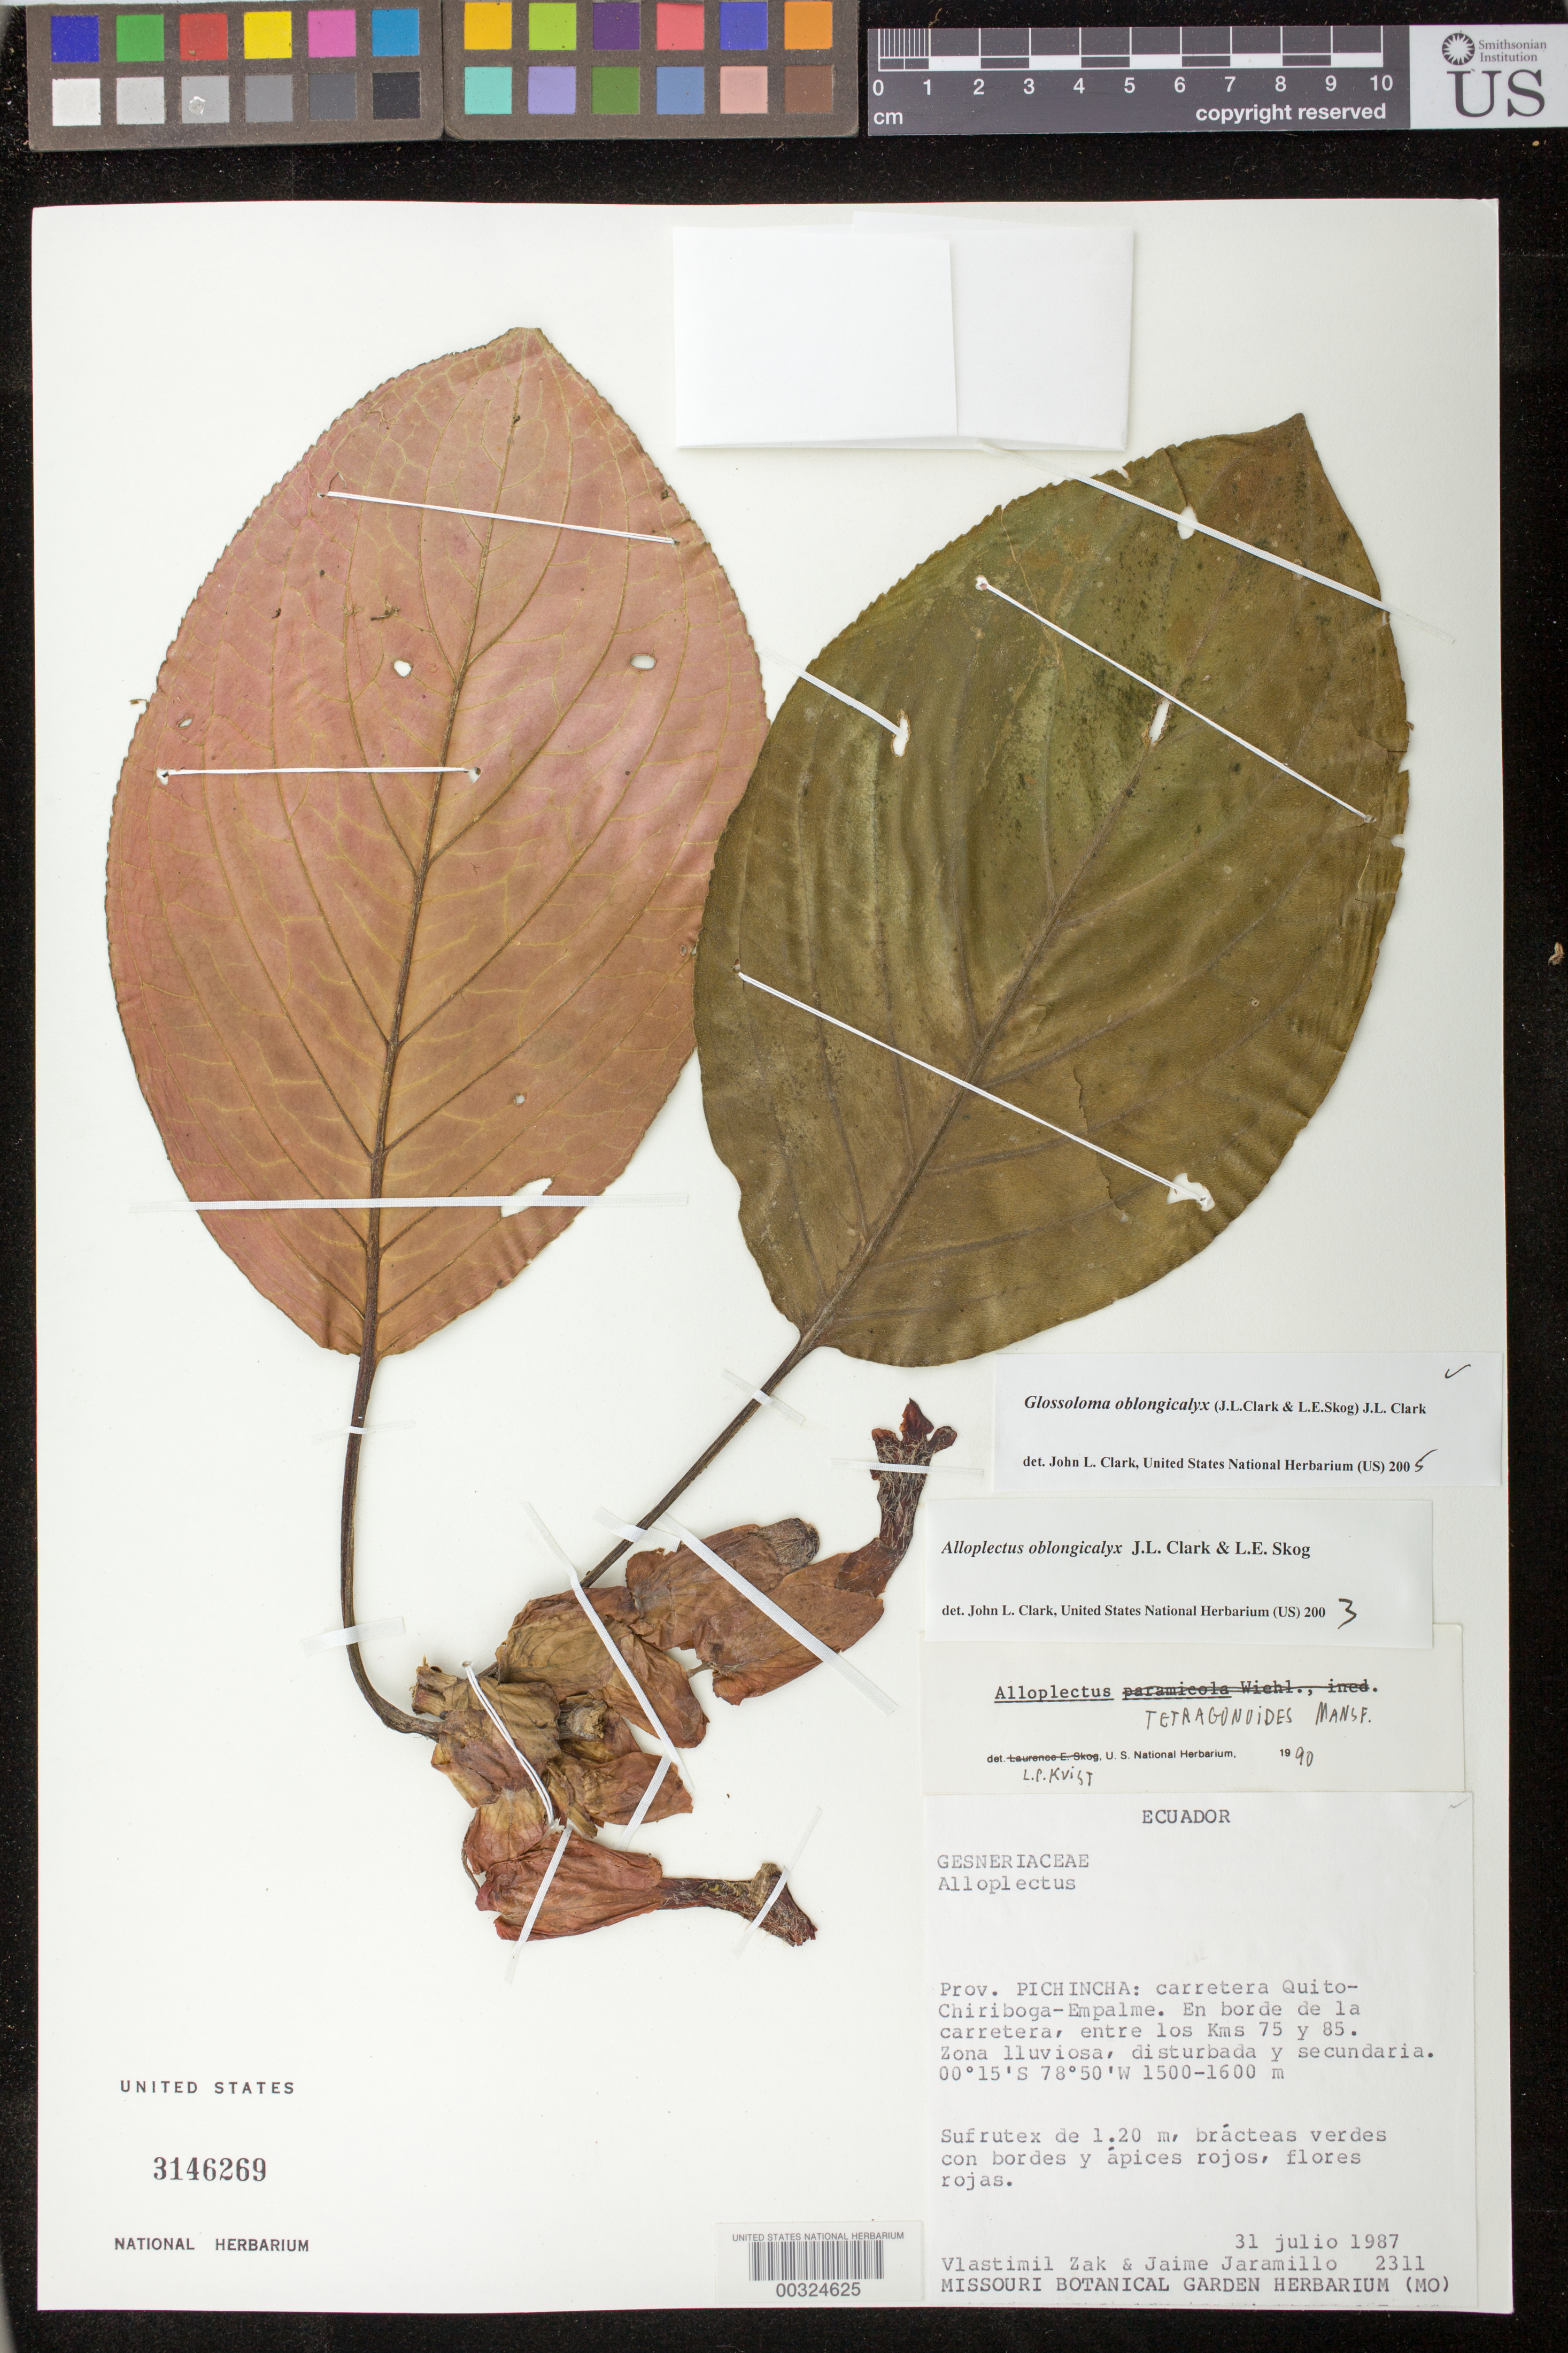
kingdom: Plantae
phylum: Tracheophyta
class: Magnoliopsida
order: Lamiales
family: Gesneriaceae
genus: Glossoloma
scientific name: Glossoloma oblongicalyx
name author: (J.L. Clark & L.E. Skog) J.L. Clark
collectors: V. Zak & J. L. Jaramillo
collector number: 2311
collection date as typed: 31 Jul 1987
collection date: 1987-07-31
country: Ecuador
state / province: Pichincha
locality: Quito - Chiriboga - Empalme highway, border of highway, between km 75 and 85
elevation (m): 1500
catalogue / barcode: US 3146269